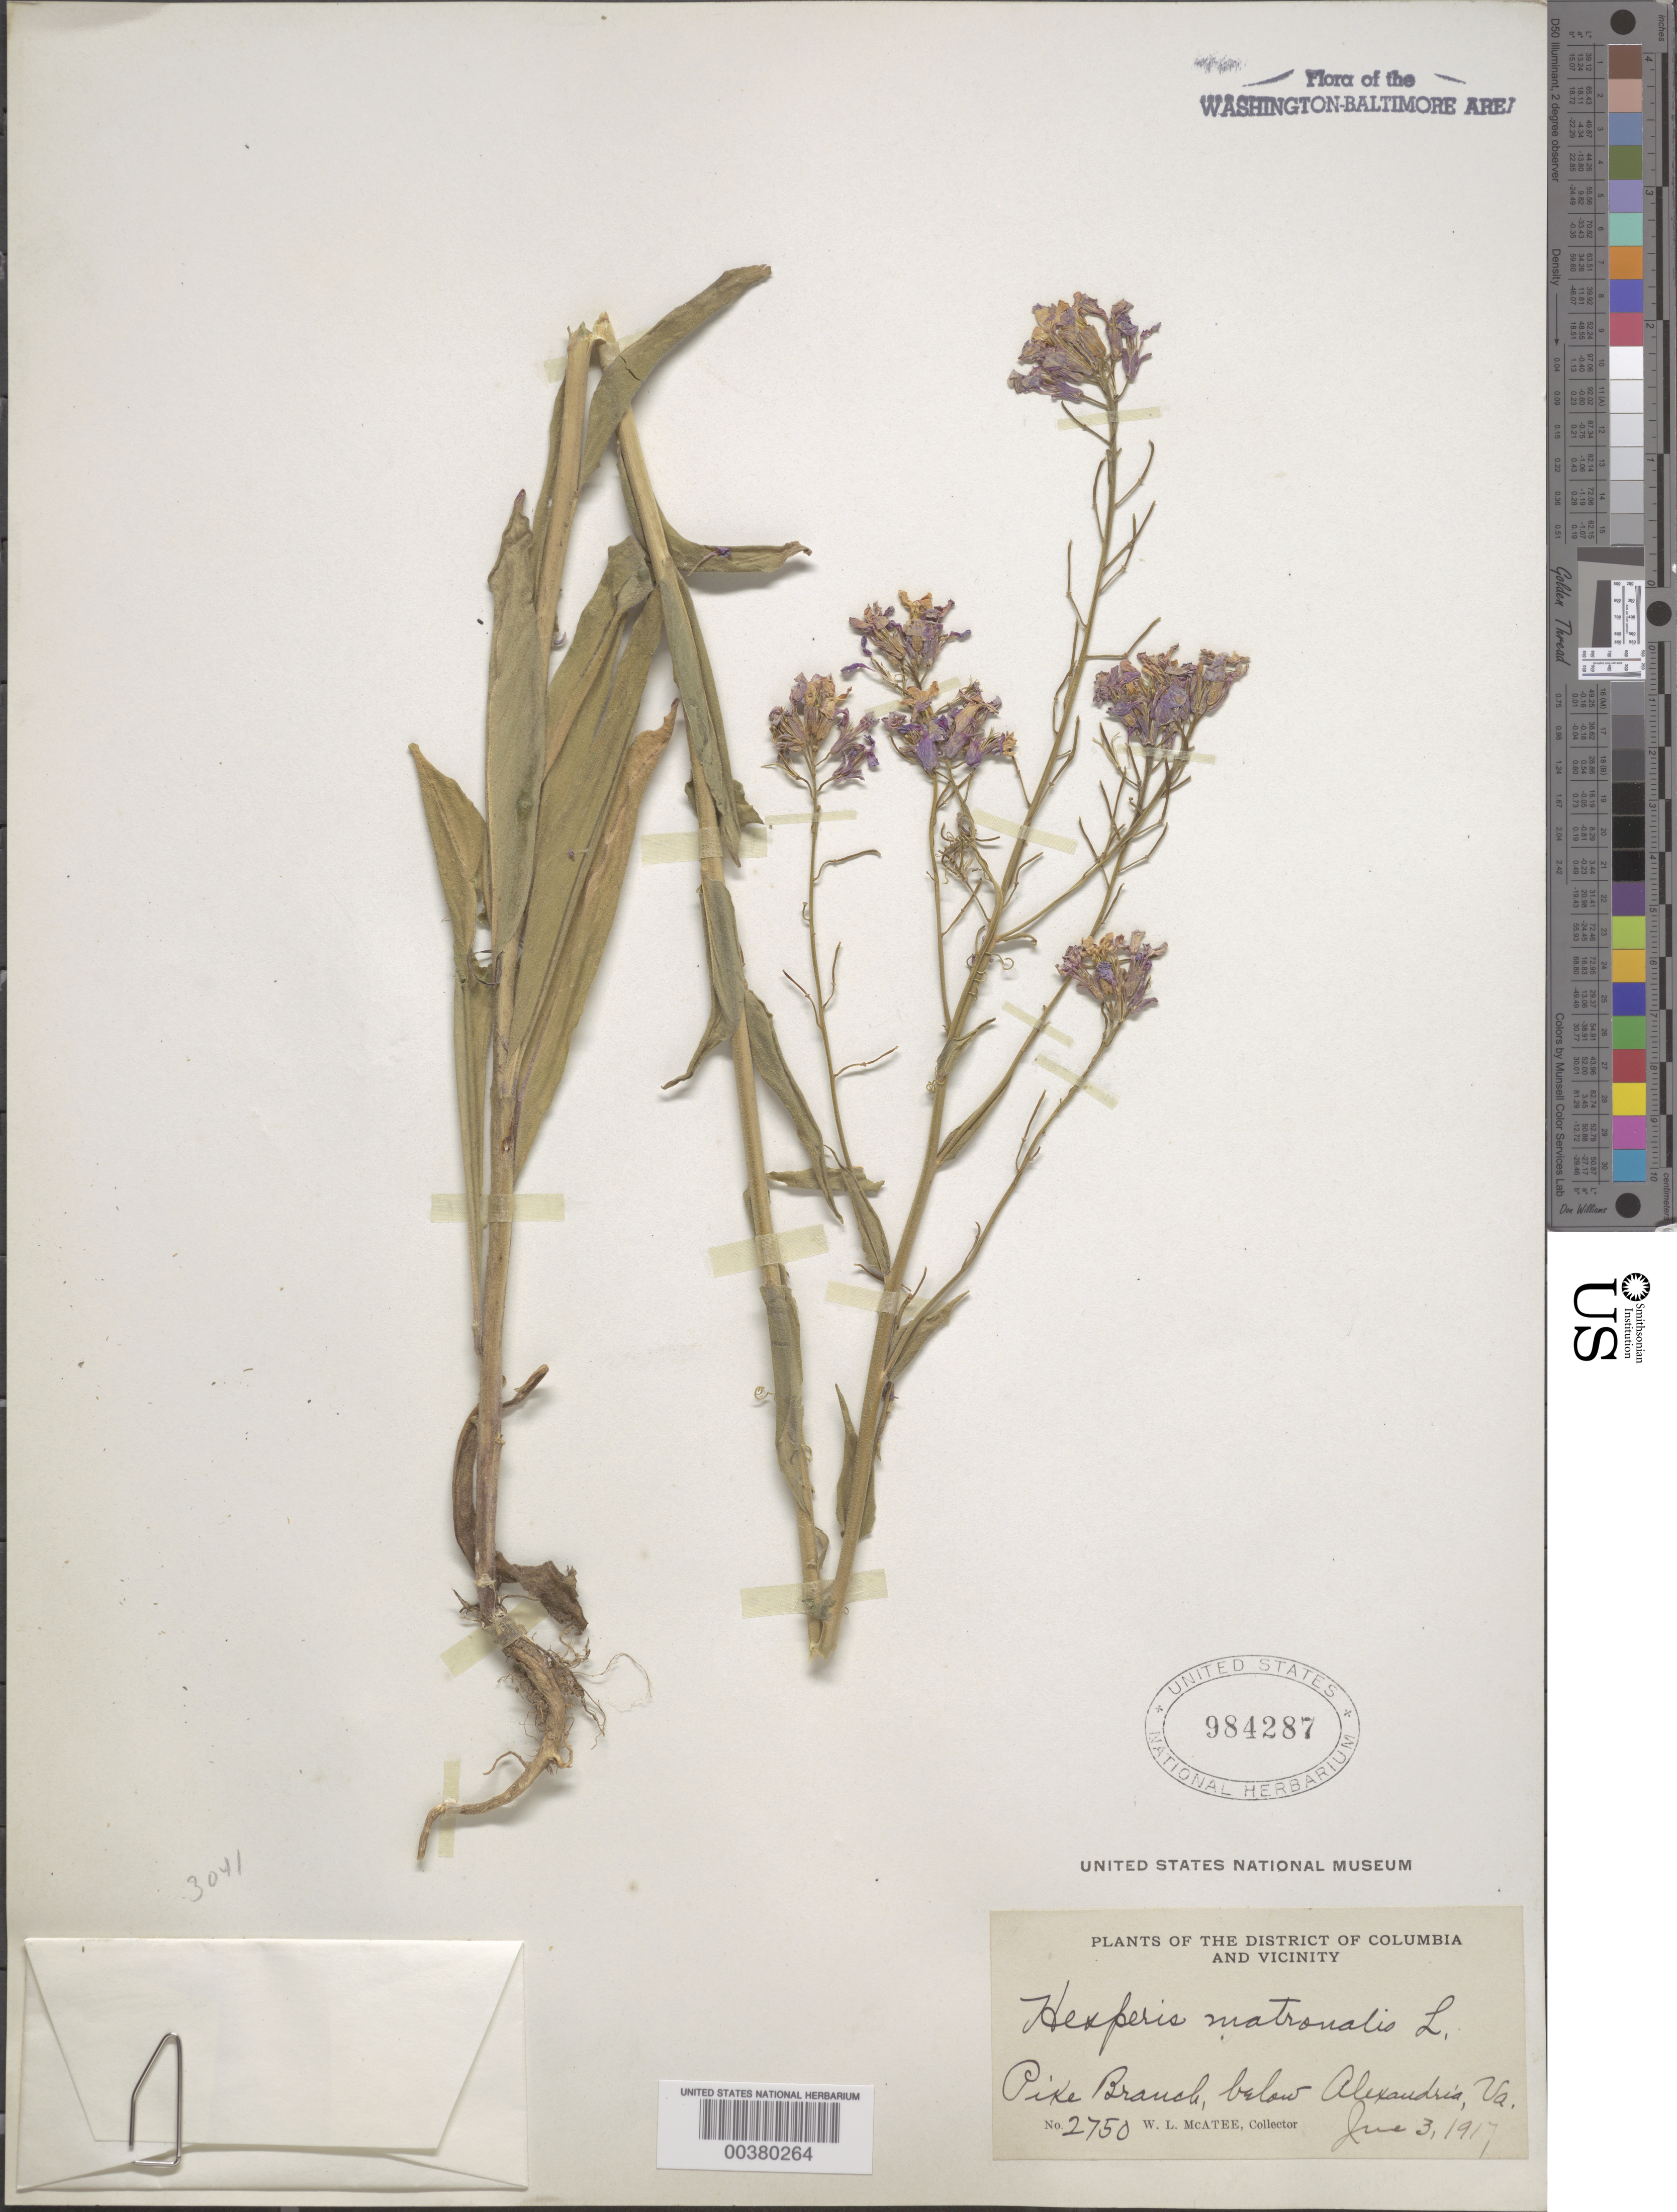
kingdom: Plantae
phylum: Tracheophyta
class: Magnoliopsida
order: Brassicales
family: Brassicaceae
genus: Hesperis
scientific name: Hesperis matronalis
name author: L.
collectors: W. McAtee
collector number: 2750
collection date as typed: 03 Jun 1917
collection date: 1917-06-03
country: United States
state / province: Virginia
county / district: Fairfax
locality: Pike Branch below Alexandria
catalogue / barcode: US 984287